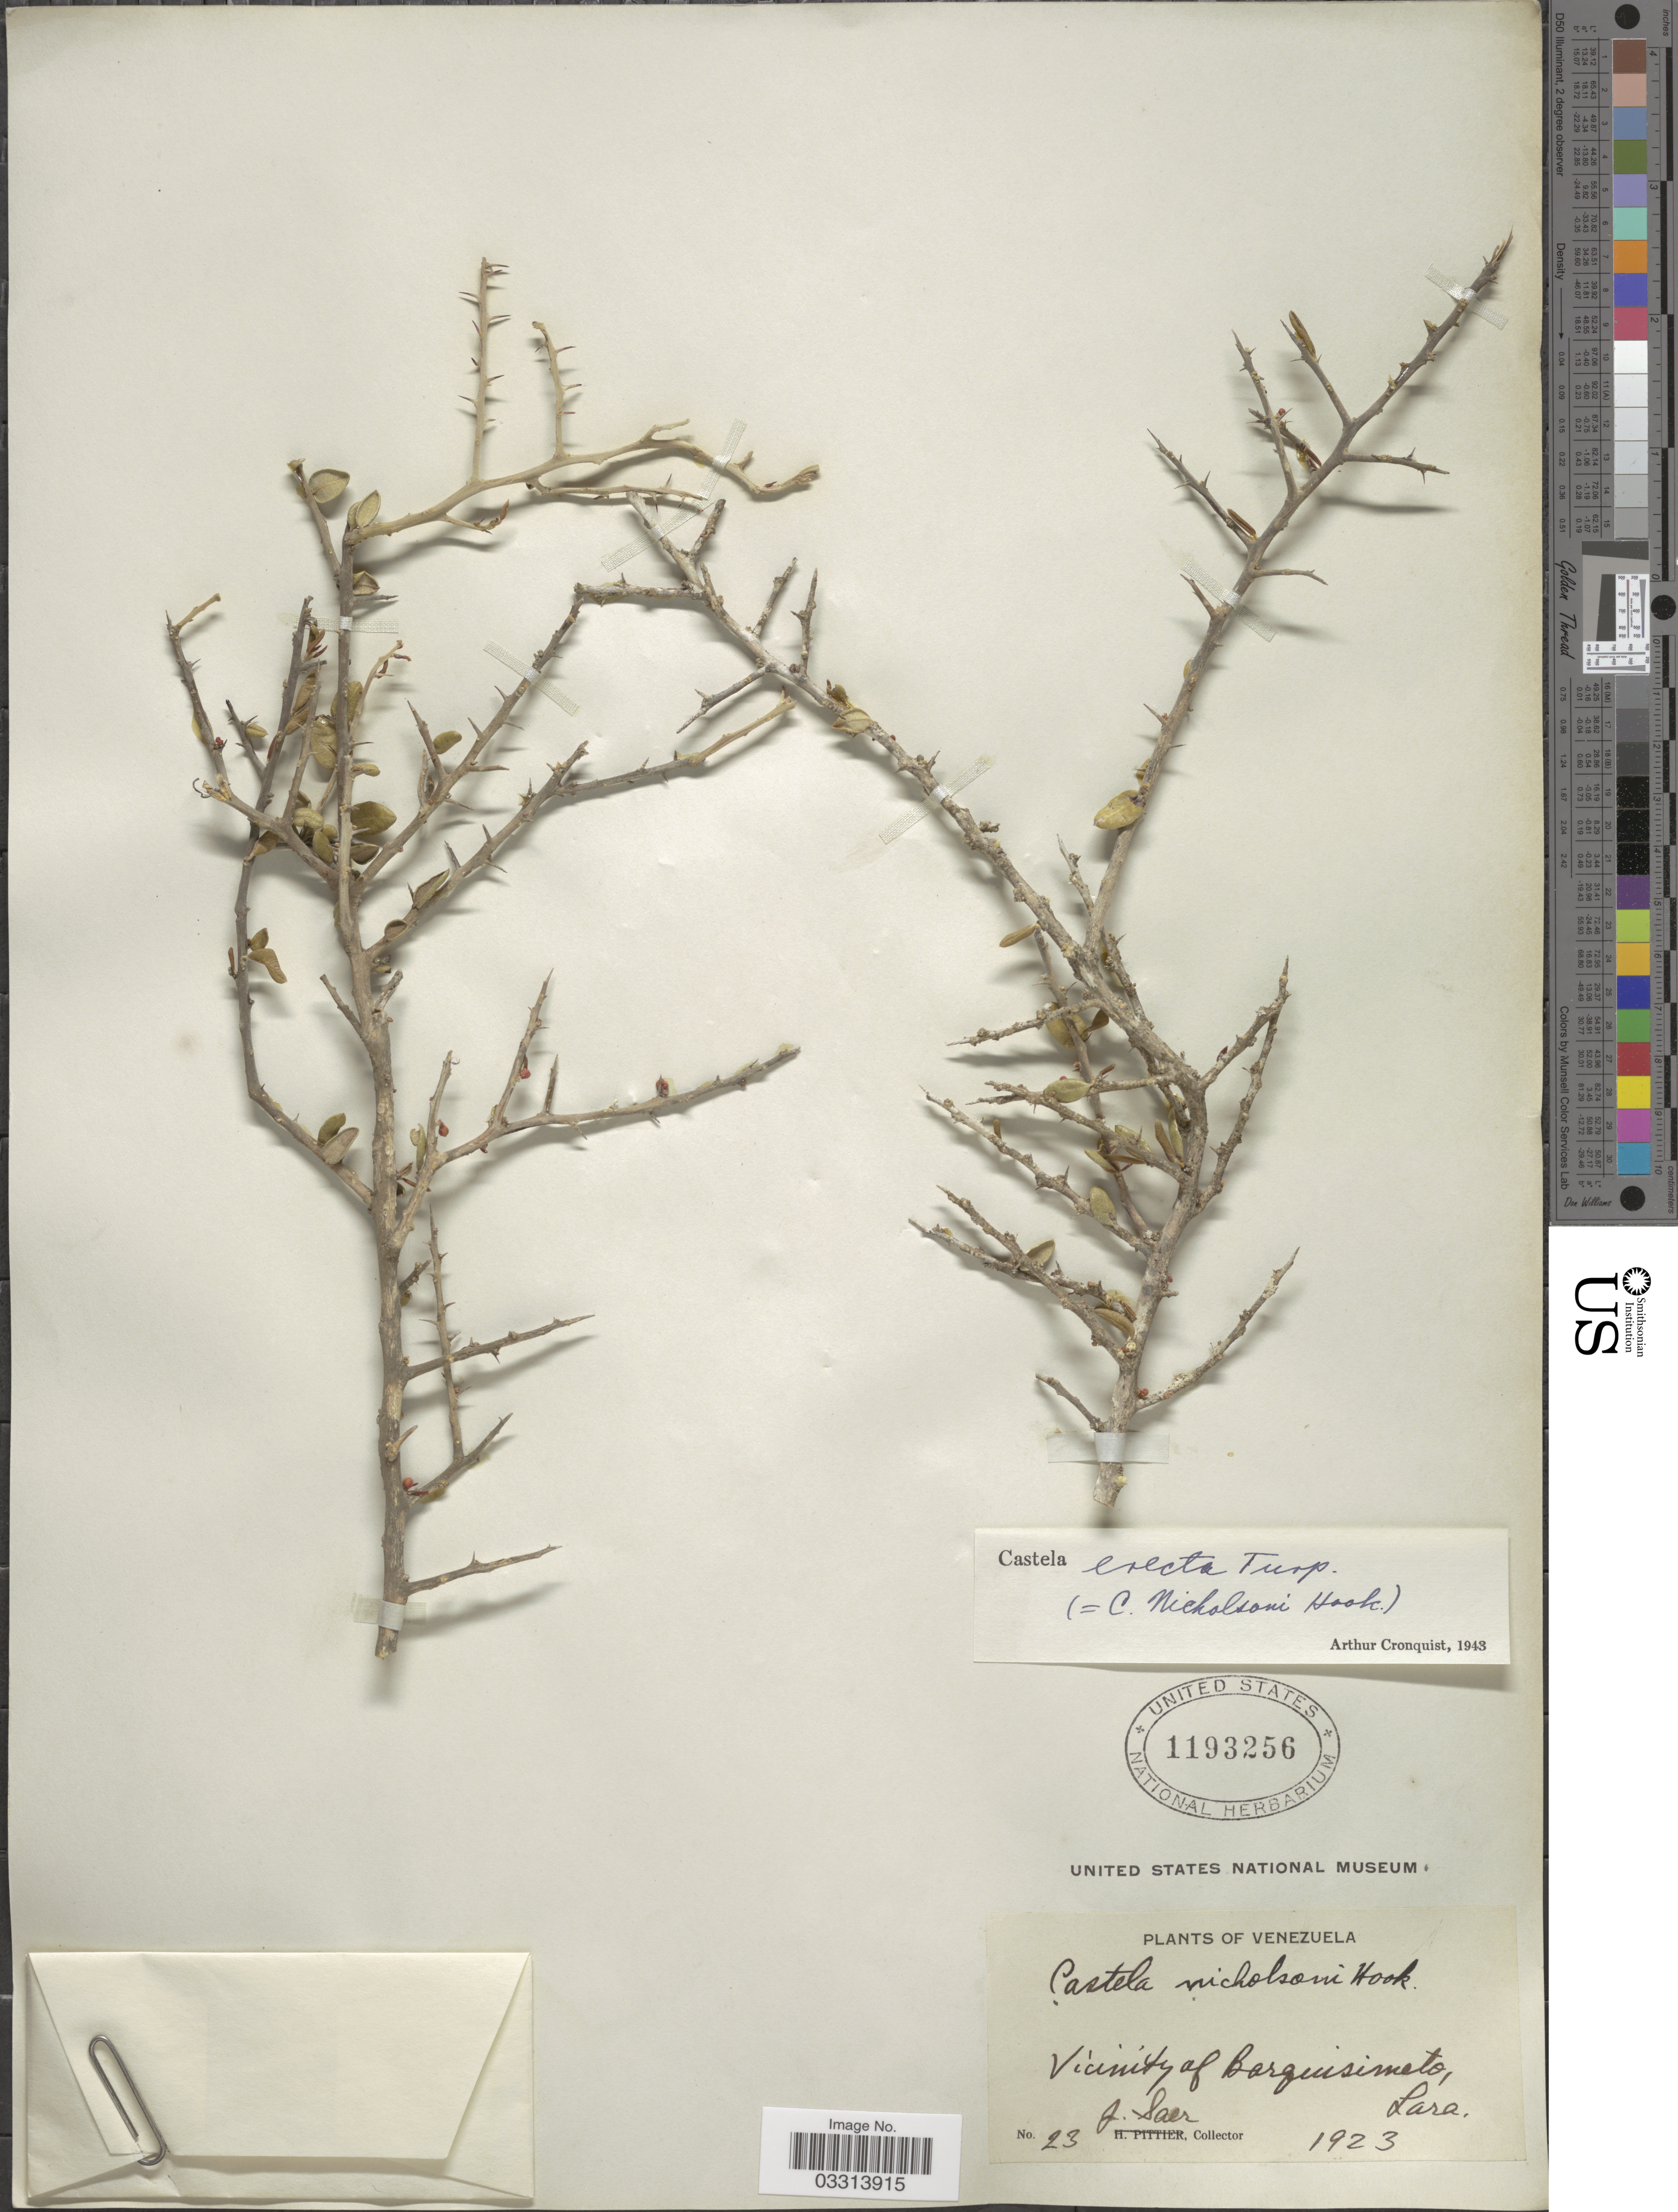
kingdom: Plantae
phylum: Tracheophyta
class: Magnoliopsida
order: Sapindales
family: Simaroubaceae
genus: Castela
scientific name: Castela erecta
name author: Turpin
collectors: J. Saer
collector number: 23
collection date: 1923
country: Venezuela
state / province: Lara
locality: Vicinity of Barquisimeto.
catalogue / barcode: US 1193256